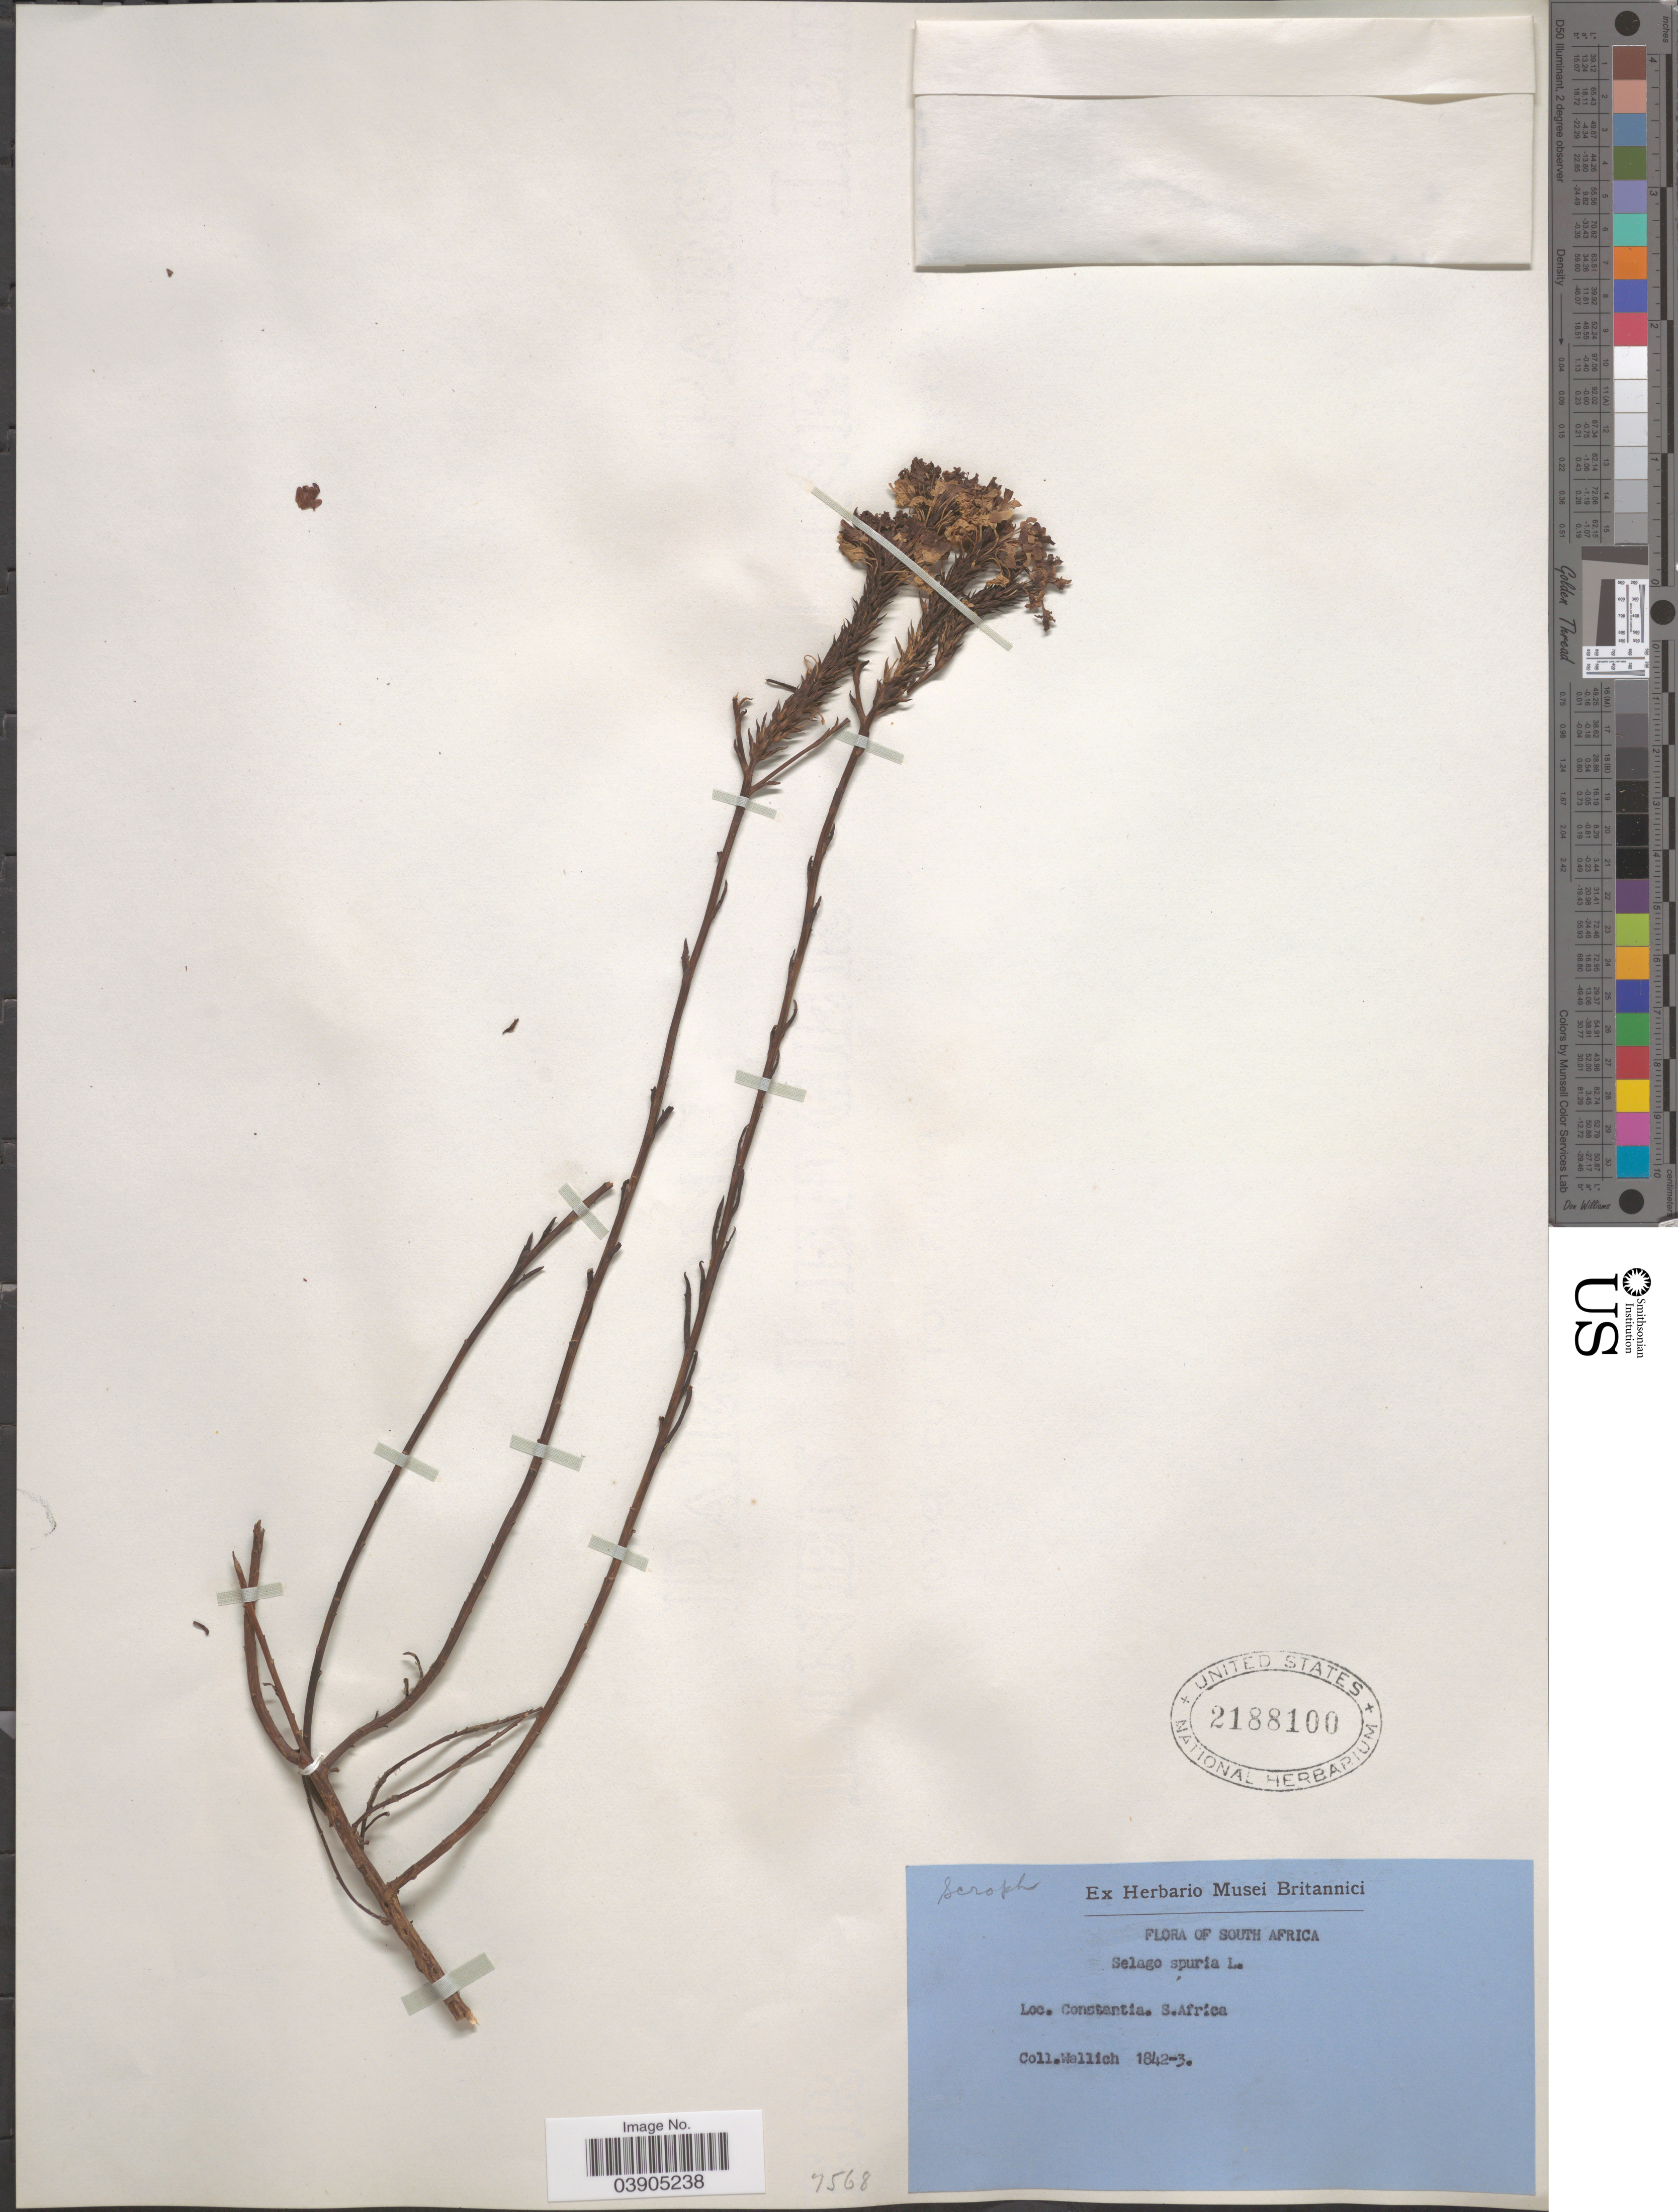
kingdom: Plantae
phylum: Tracheophyta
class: Magnoliopsida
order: Lamiales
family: Scrophulariaceae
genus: Selago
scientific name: Selago spuria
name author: L.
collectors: -- Wallich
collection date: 1842/1843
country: South Africa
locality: Constantia. S.Africa.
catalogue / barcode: US 2188100